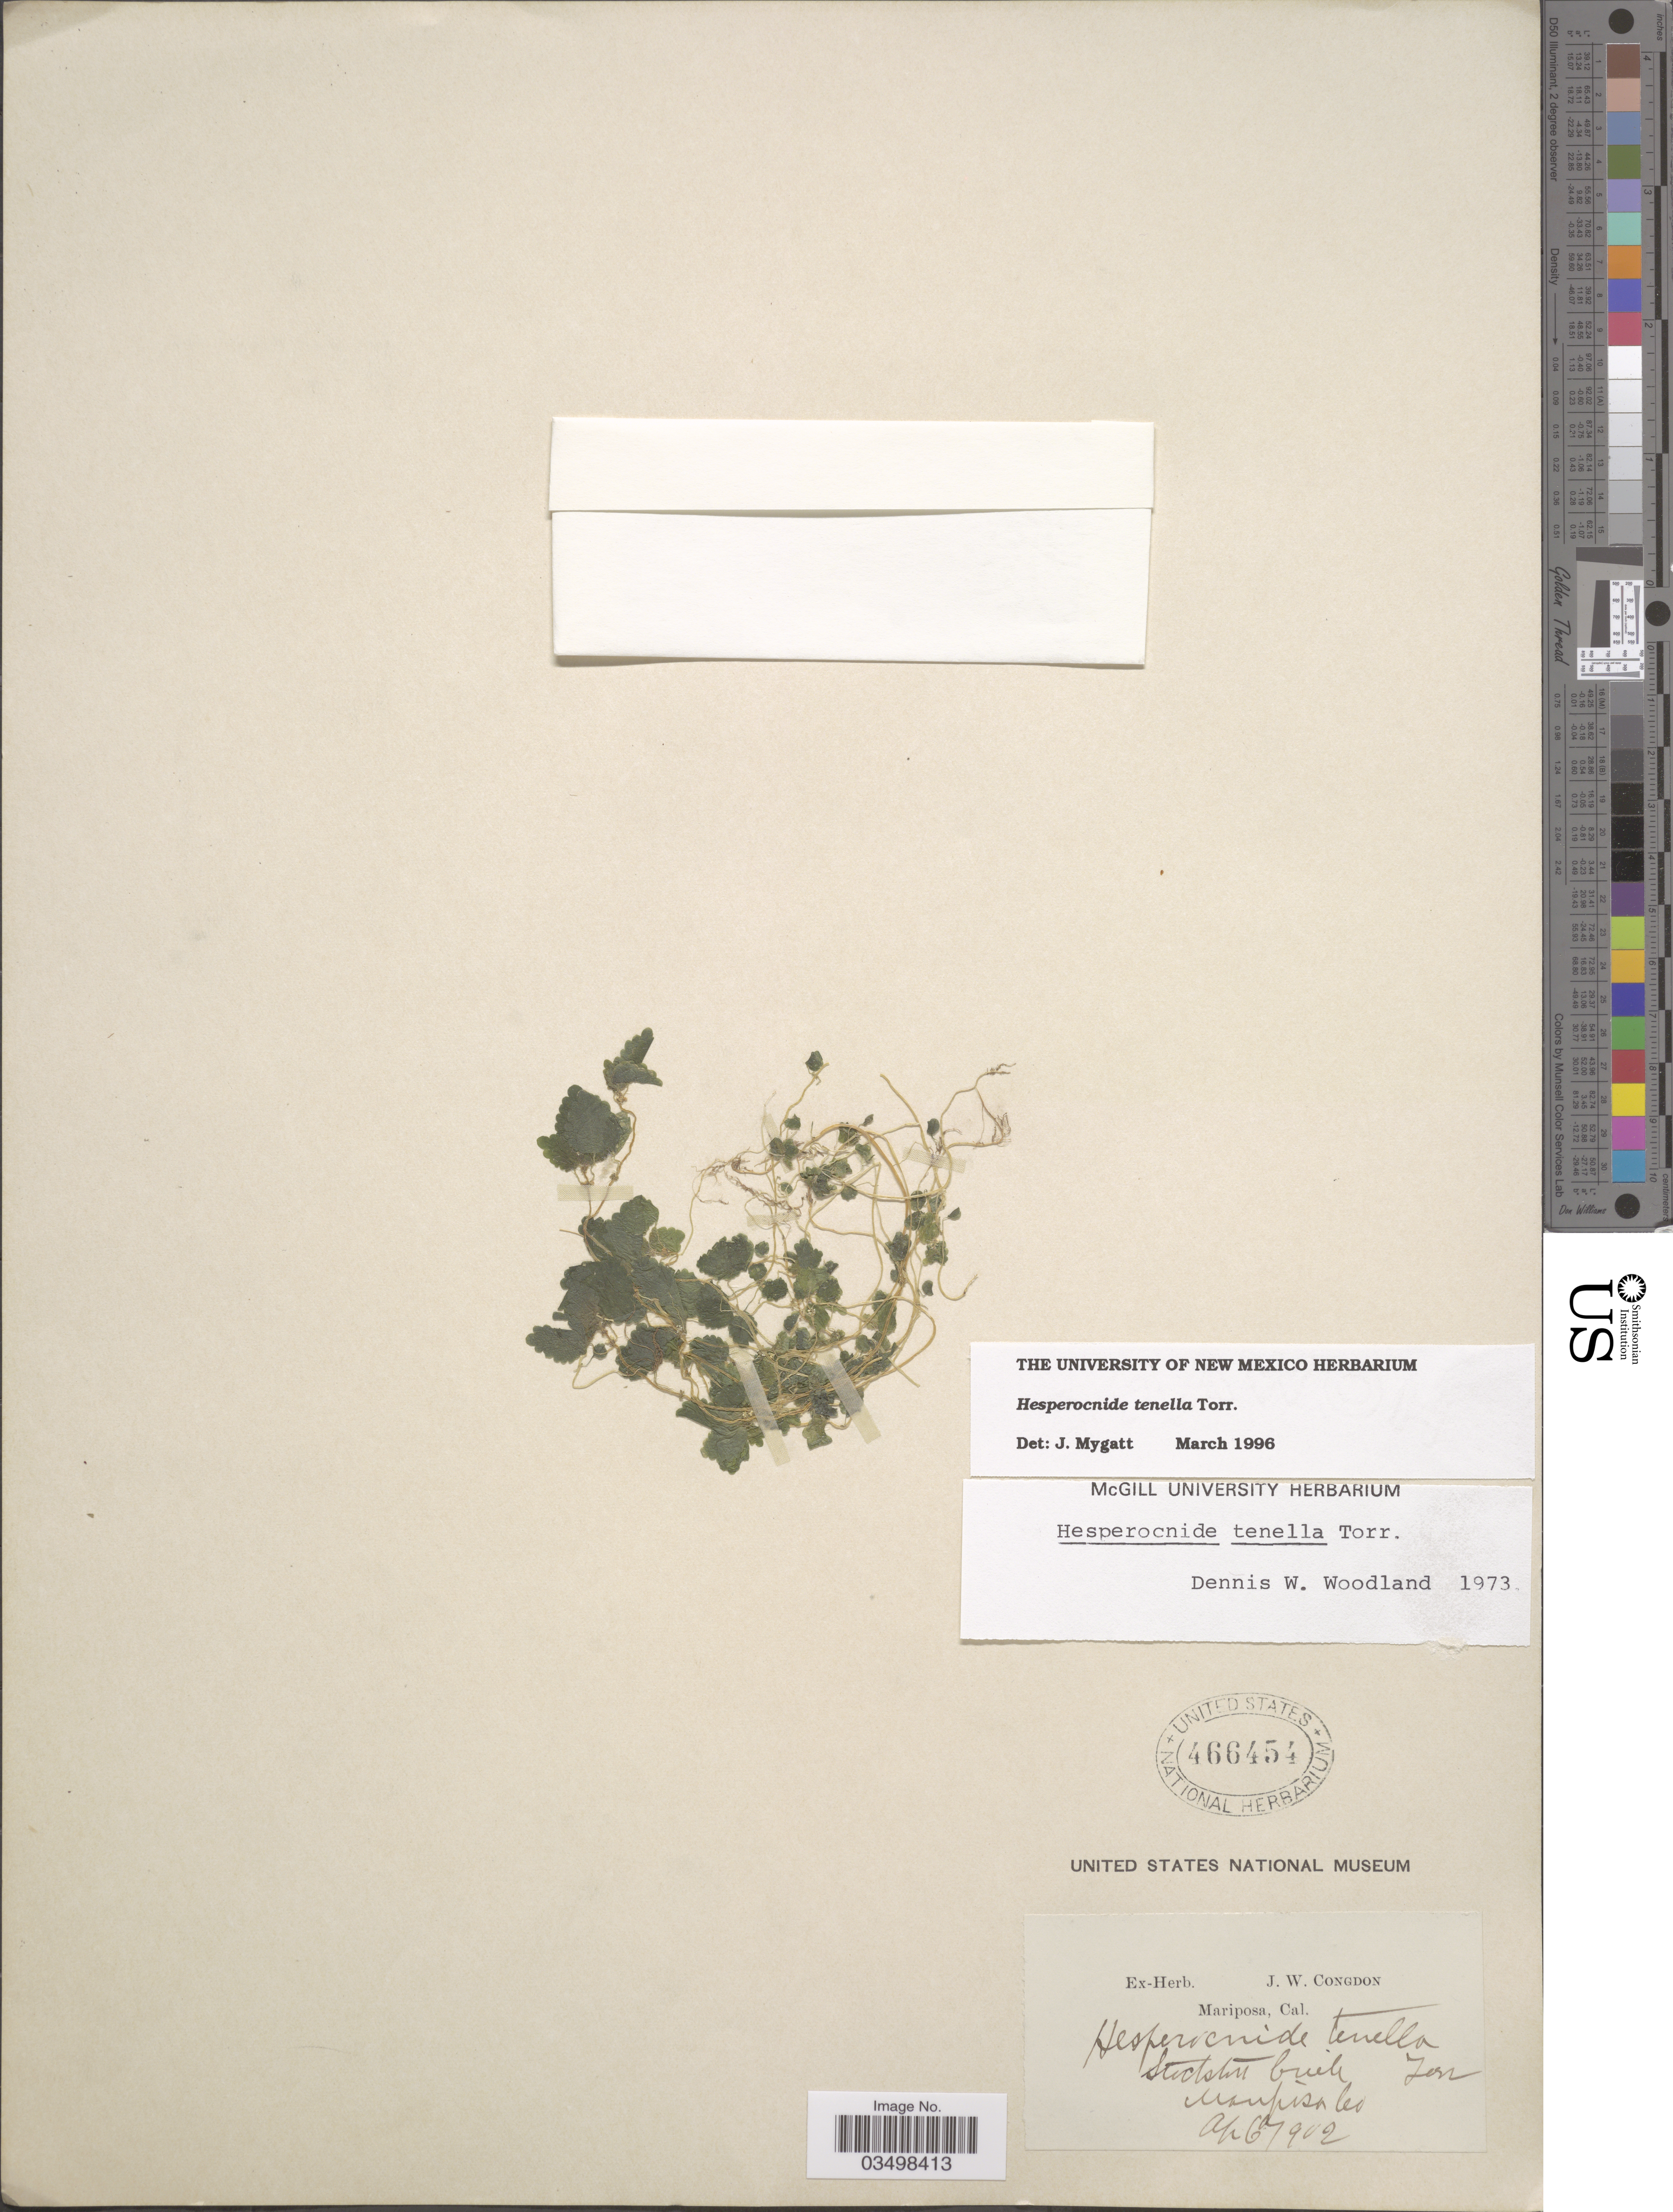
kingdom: Plantae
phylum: Tracheophyta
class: Magnoliopsida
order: Rosales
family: Urticaceae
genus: Hesperocnide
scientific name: Hesperocnide tenella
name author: Torr.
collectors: ex herb. J. W. Congdon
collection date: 1902-04-06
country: United States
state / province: California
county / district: Mariposa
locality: Stictstin* Creek. Mariposa Co.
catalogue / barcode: US 466454